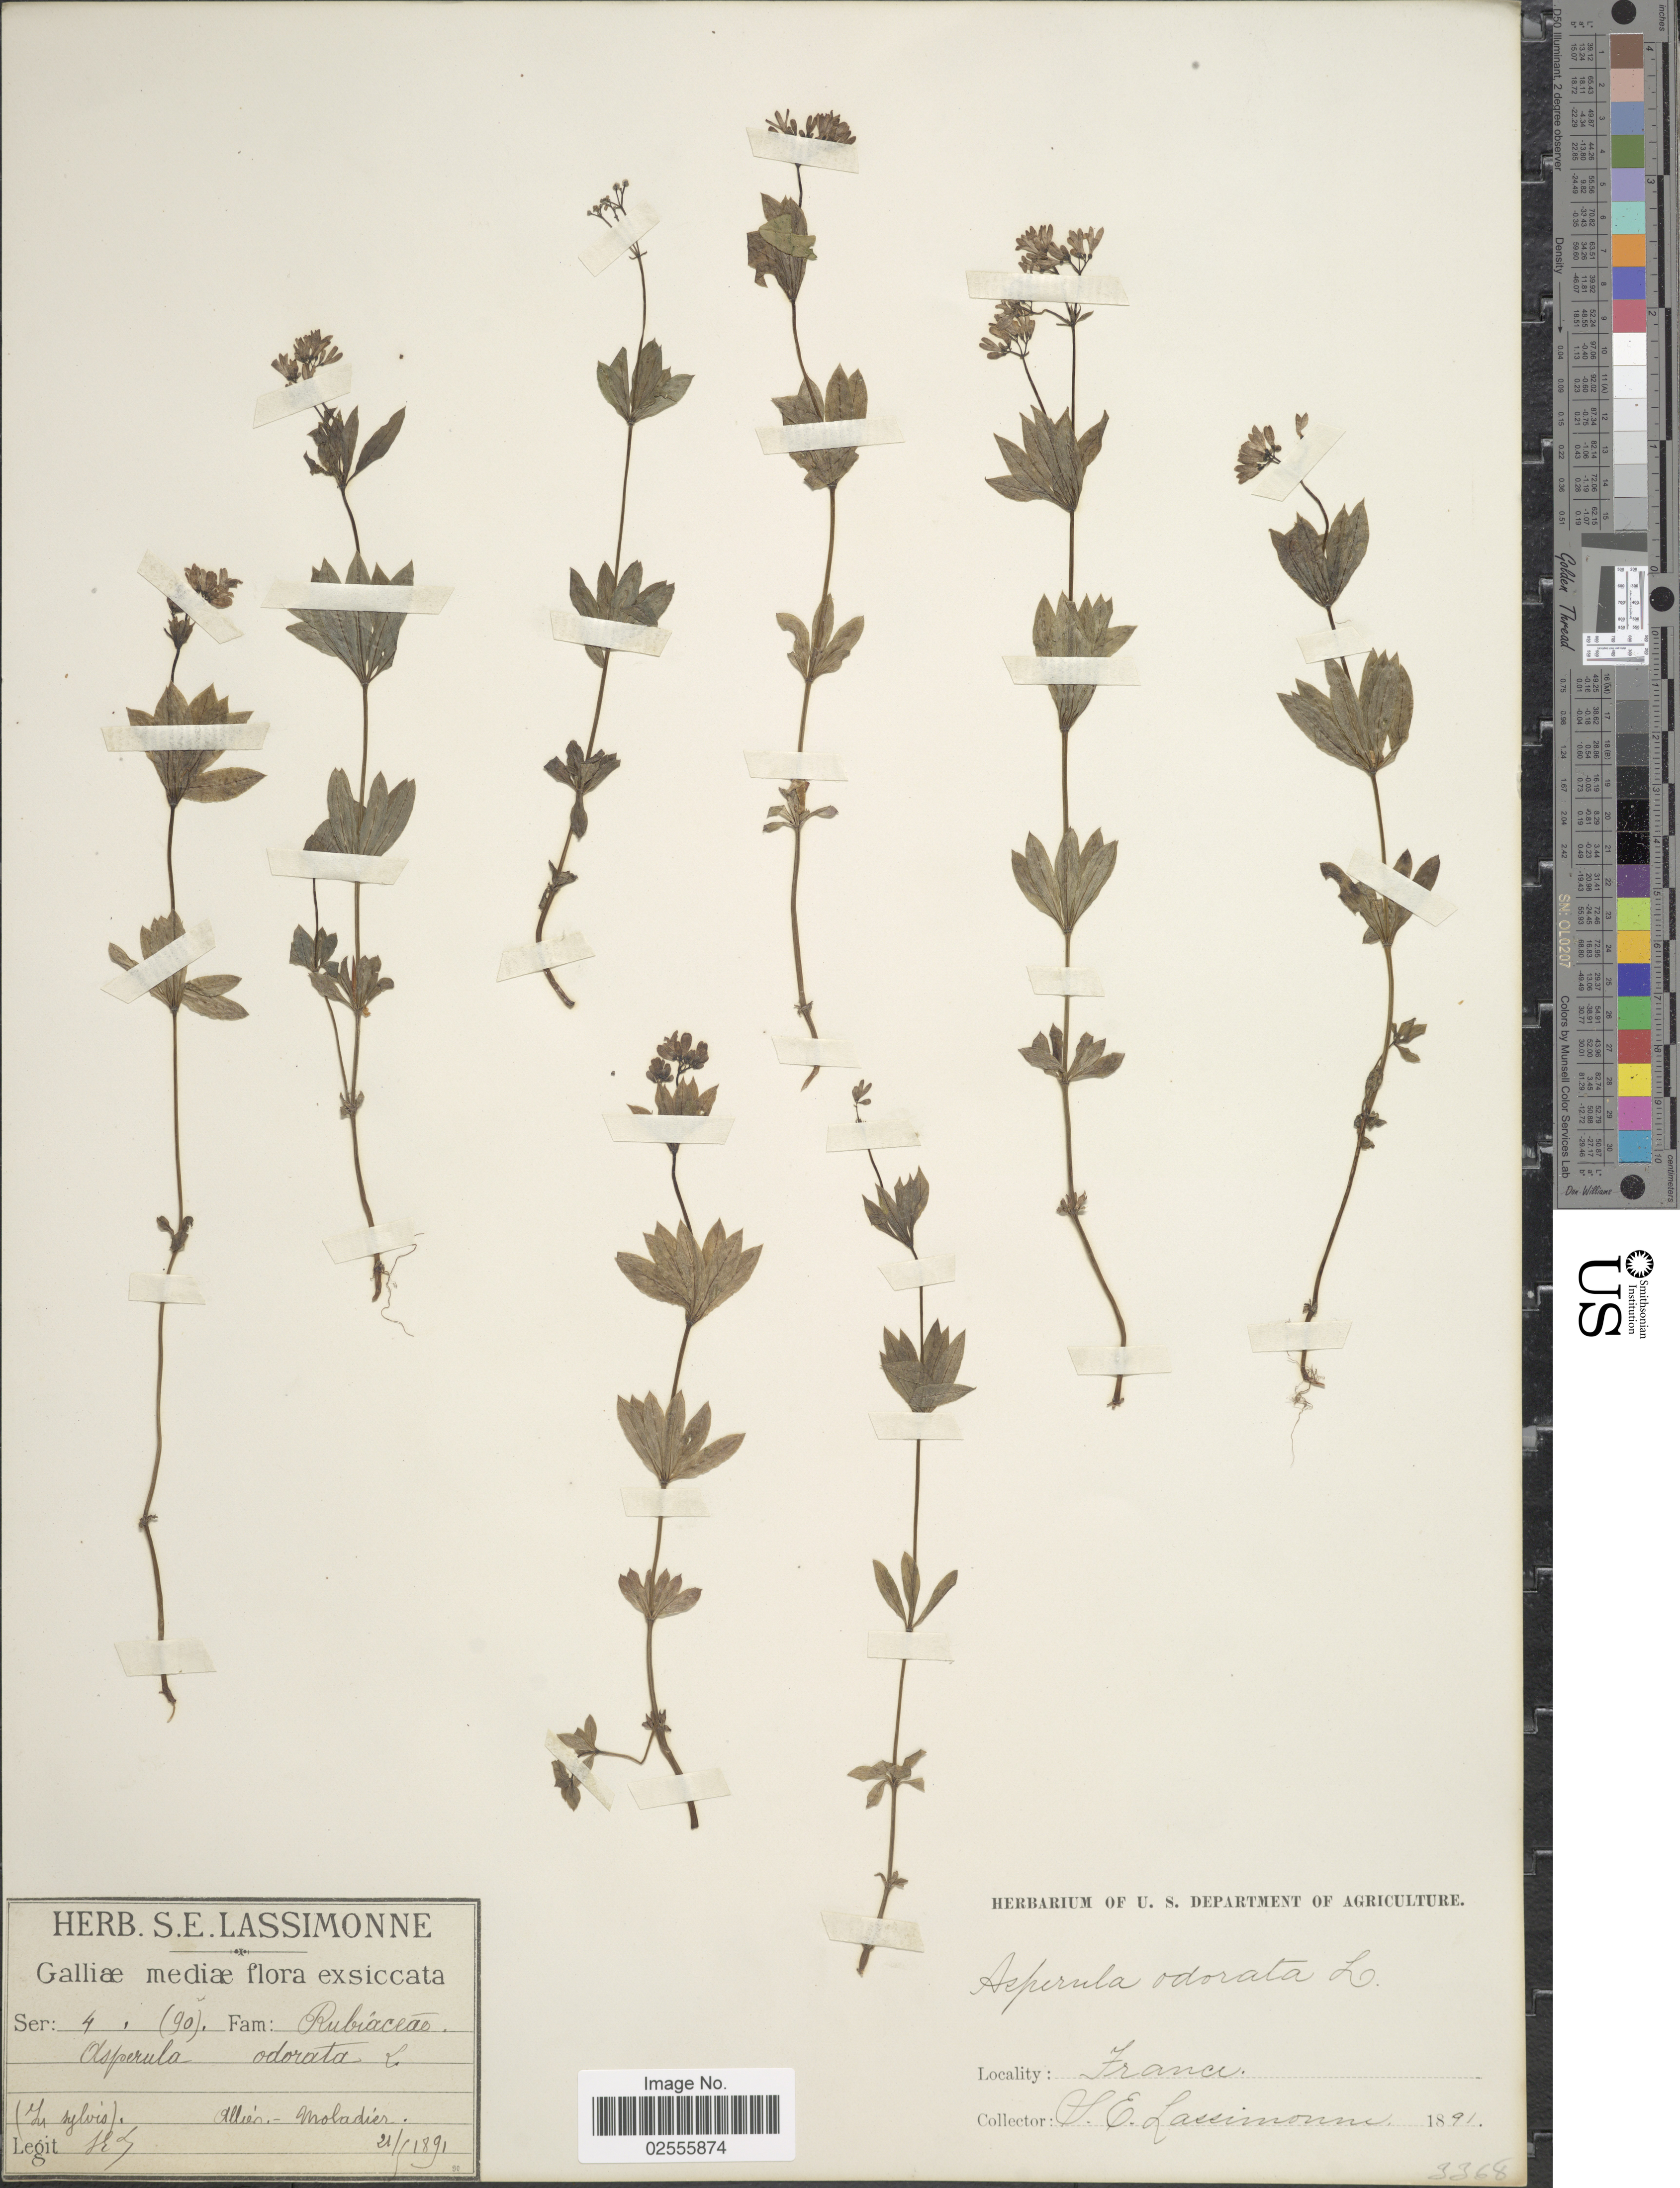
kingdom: Plantae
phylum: Tracheophyta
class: Magnoliopsida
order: Gentianales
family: Rubiaceae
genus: Asperula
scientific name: Asperula odorata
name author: L.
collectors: S. Lassimonne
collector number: Ser: 4. (90)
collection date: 1891-05-21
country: France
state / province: Auvergne-Rhône-Alpes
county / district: Allier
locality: Galliae mediae, (In sylvis), Allier-Moladier.